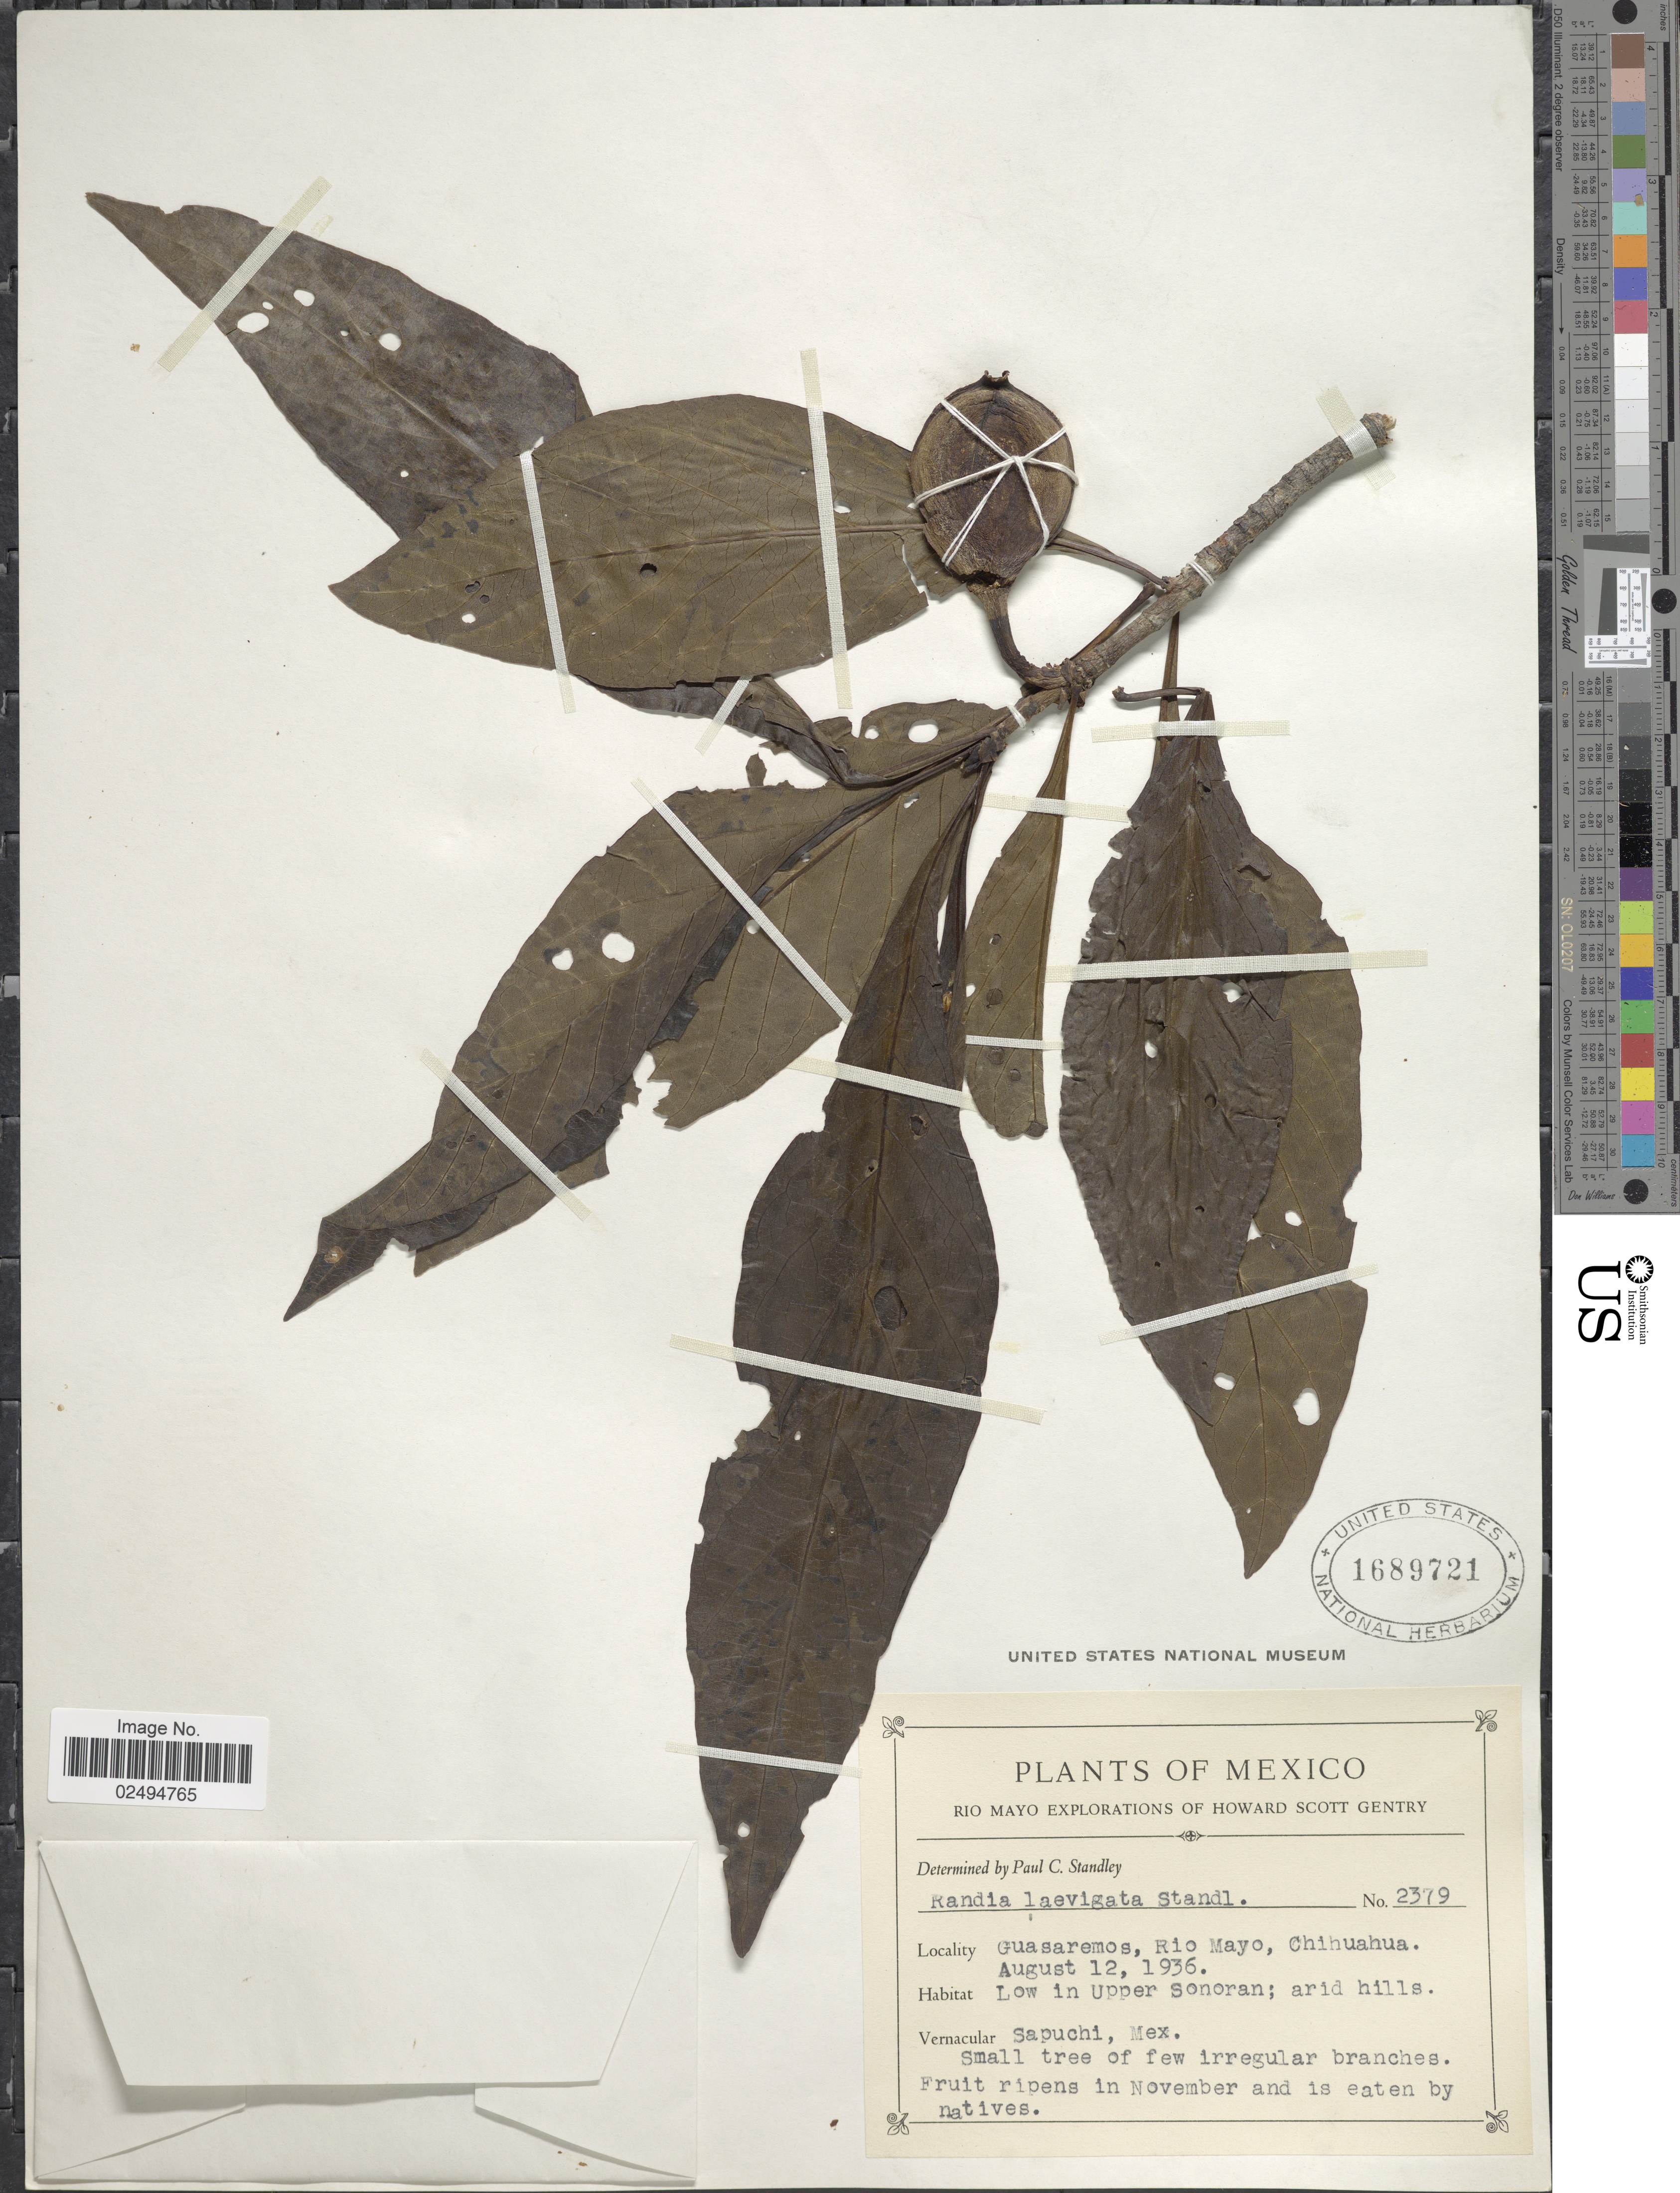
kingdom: Plantae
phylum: Tracheophyta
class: Magnoliopsida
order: Gentianales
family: Rubiaceae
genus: Randia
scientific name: Randia laevigata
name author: Standl.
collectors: H. S. Gentry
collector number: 2379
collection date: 1936-08-12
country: Mexico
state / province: Chihuahua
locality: Guasaremos, Rio Mayo, Low in upper Sonoran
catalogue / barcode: US 1689721